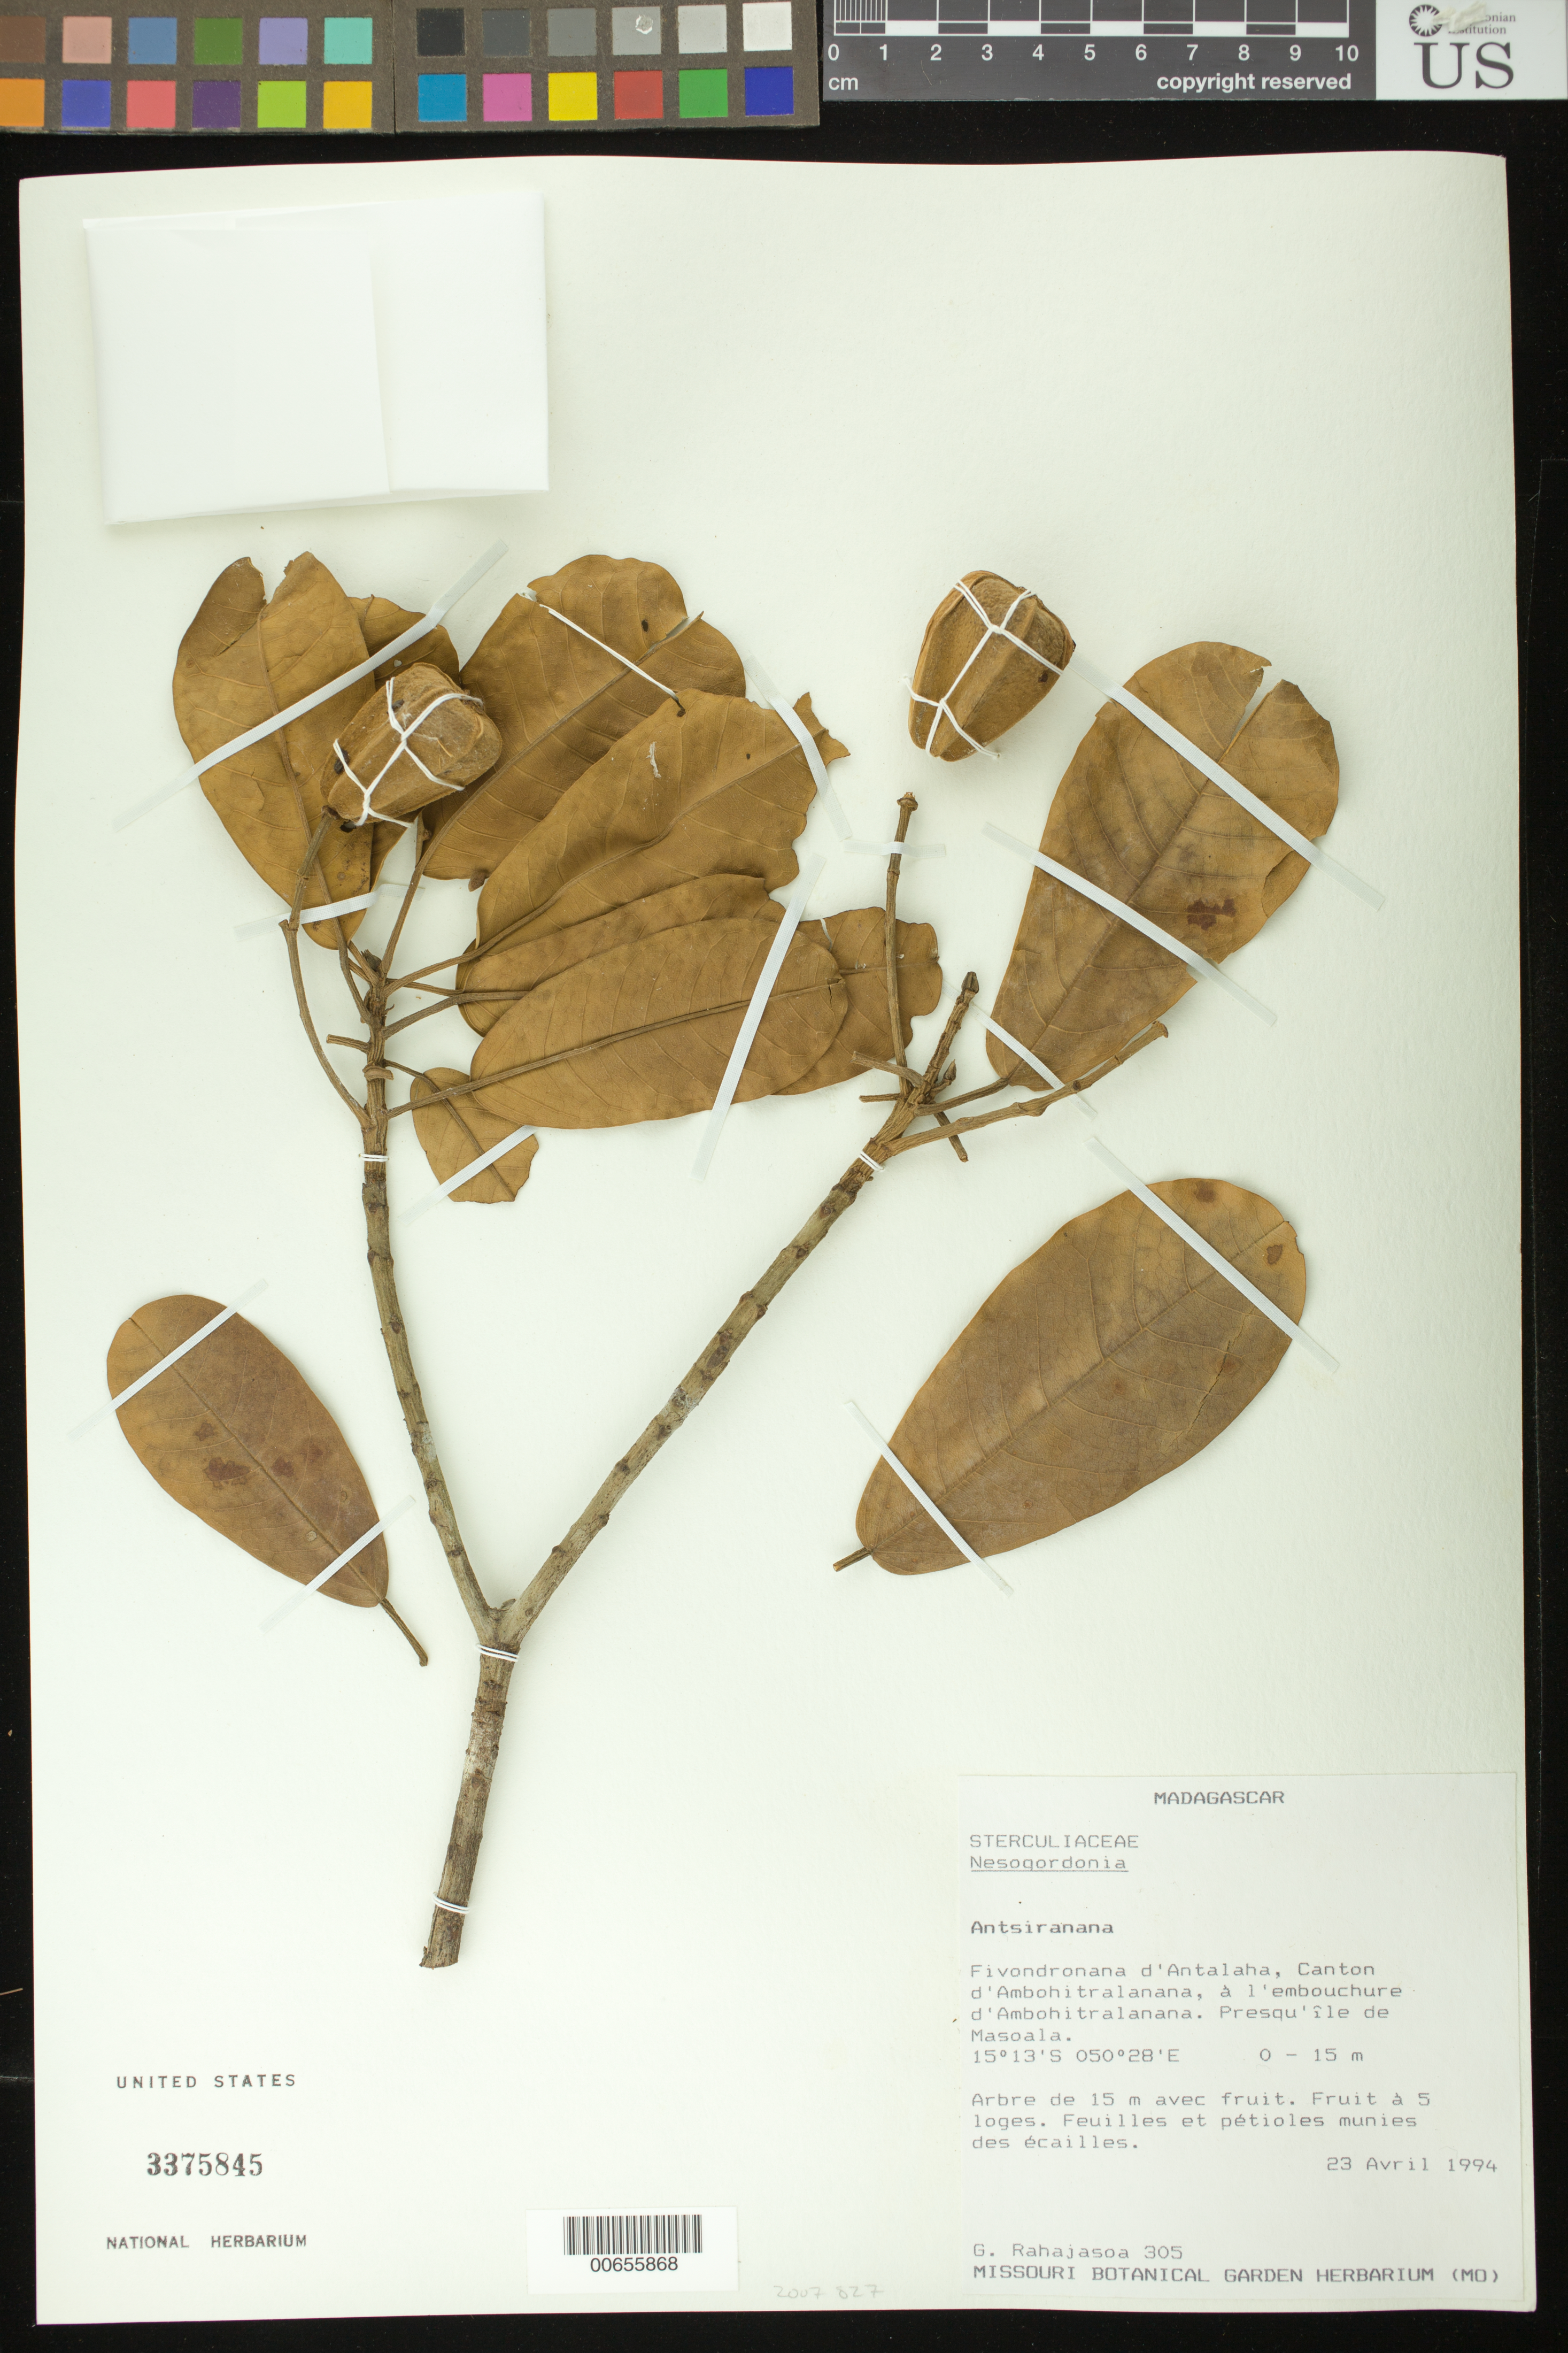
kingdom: Plantae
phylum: Tracheophyta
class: Magnoliopsida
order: Malvales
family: Malvaceae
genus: Nesogordonia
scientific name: Nesogordonia perrieri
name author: Arènes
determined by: Dorr, Laurence J., Curator (BOT), Smithsonian Institution - National Museum of Natural History (UNITED STATES)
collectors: G. Rahajasoa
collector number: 305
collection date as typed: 23 Apr 1994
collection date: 1994-04-23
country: Madagascar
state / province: Sava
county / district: Antalaha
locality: Fivondronana d'Antalaha, Canton d'Ambohitralanana, à l'embouchure d'Ambohitralanana, presqu'île de Masoala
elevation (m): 0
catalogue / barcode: US 3375845